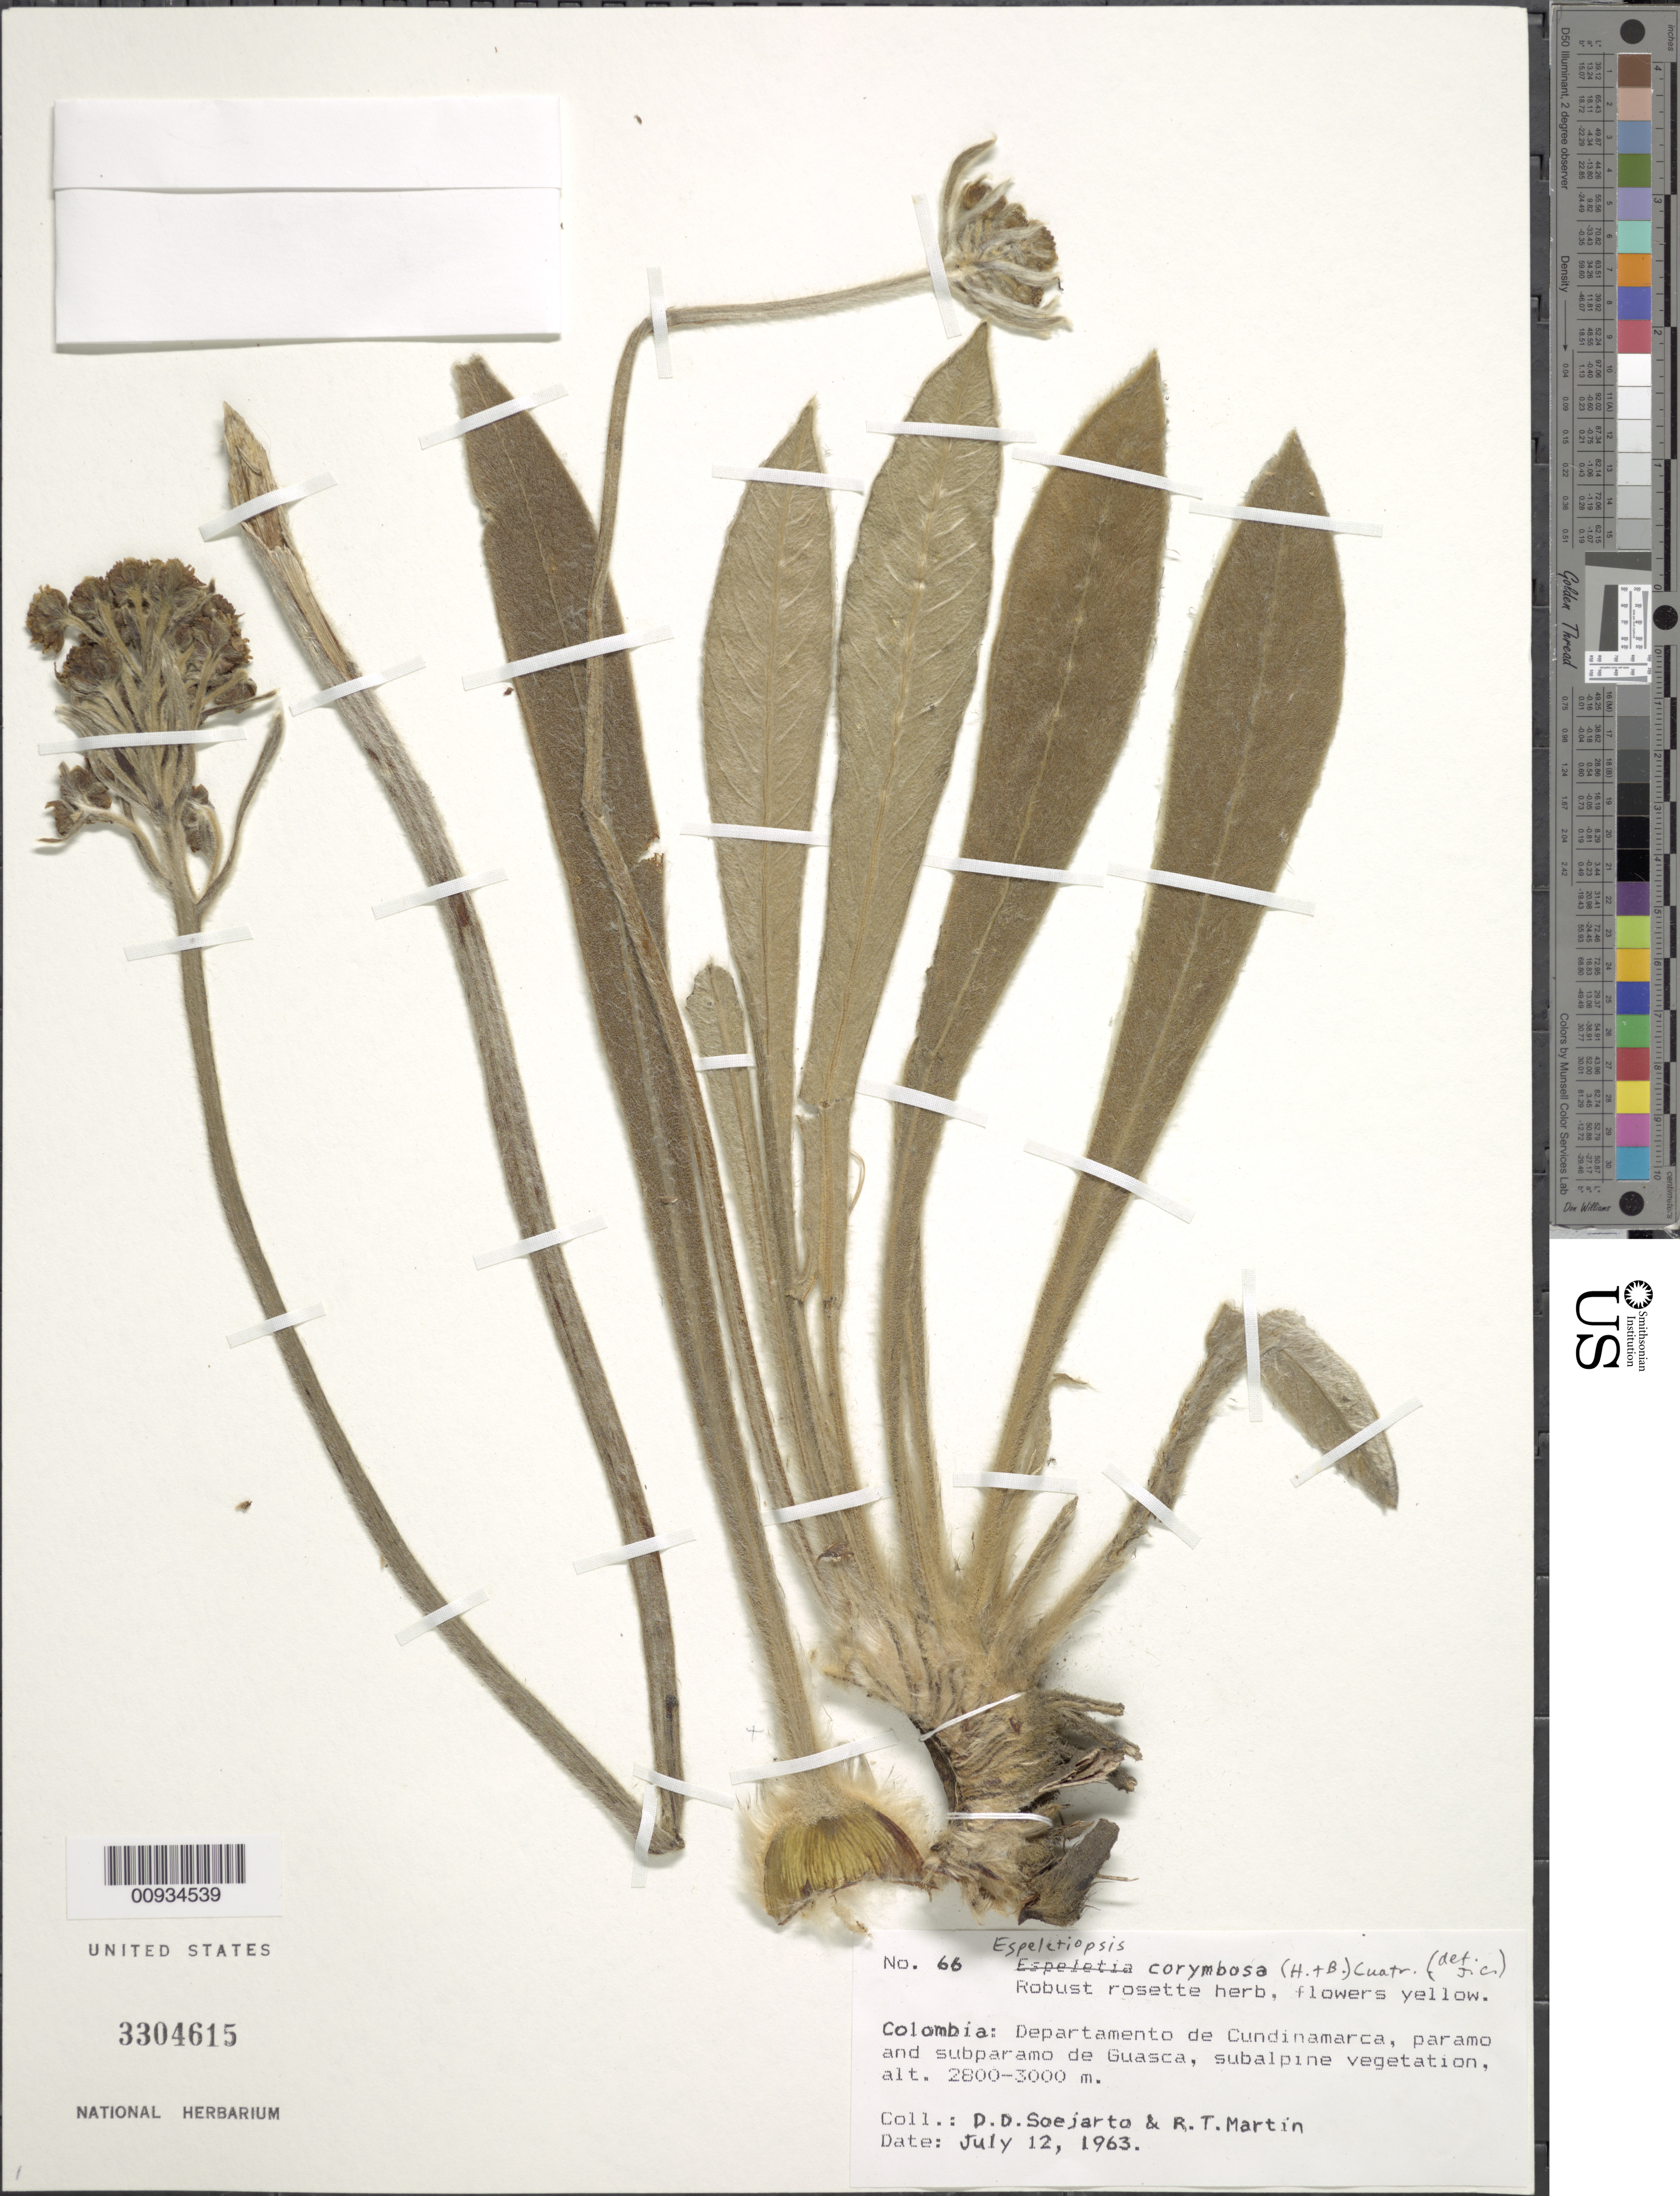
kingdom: Plantae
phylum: Tracheophyta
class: Magnoliopsida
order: Asterales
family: Asteraceae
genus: Espeletiopsis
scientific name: Espeletiopsis corymbosa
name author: (Humb. & Bonpl.) Cuatrec.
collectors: D. D. Soejarto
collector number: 66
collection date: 1963-07-12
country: Colombia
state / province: Cundinamarca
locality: Páramo de Guasca.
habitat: Páramo and subpáramo, subalpine vegetation.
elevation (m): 2800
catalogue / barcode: US 3304615